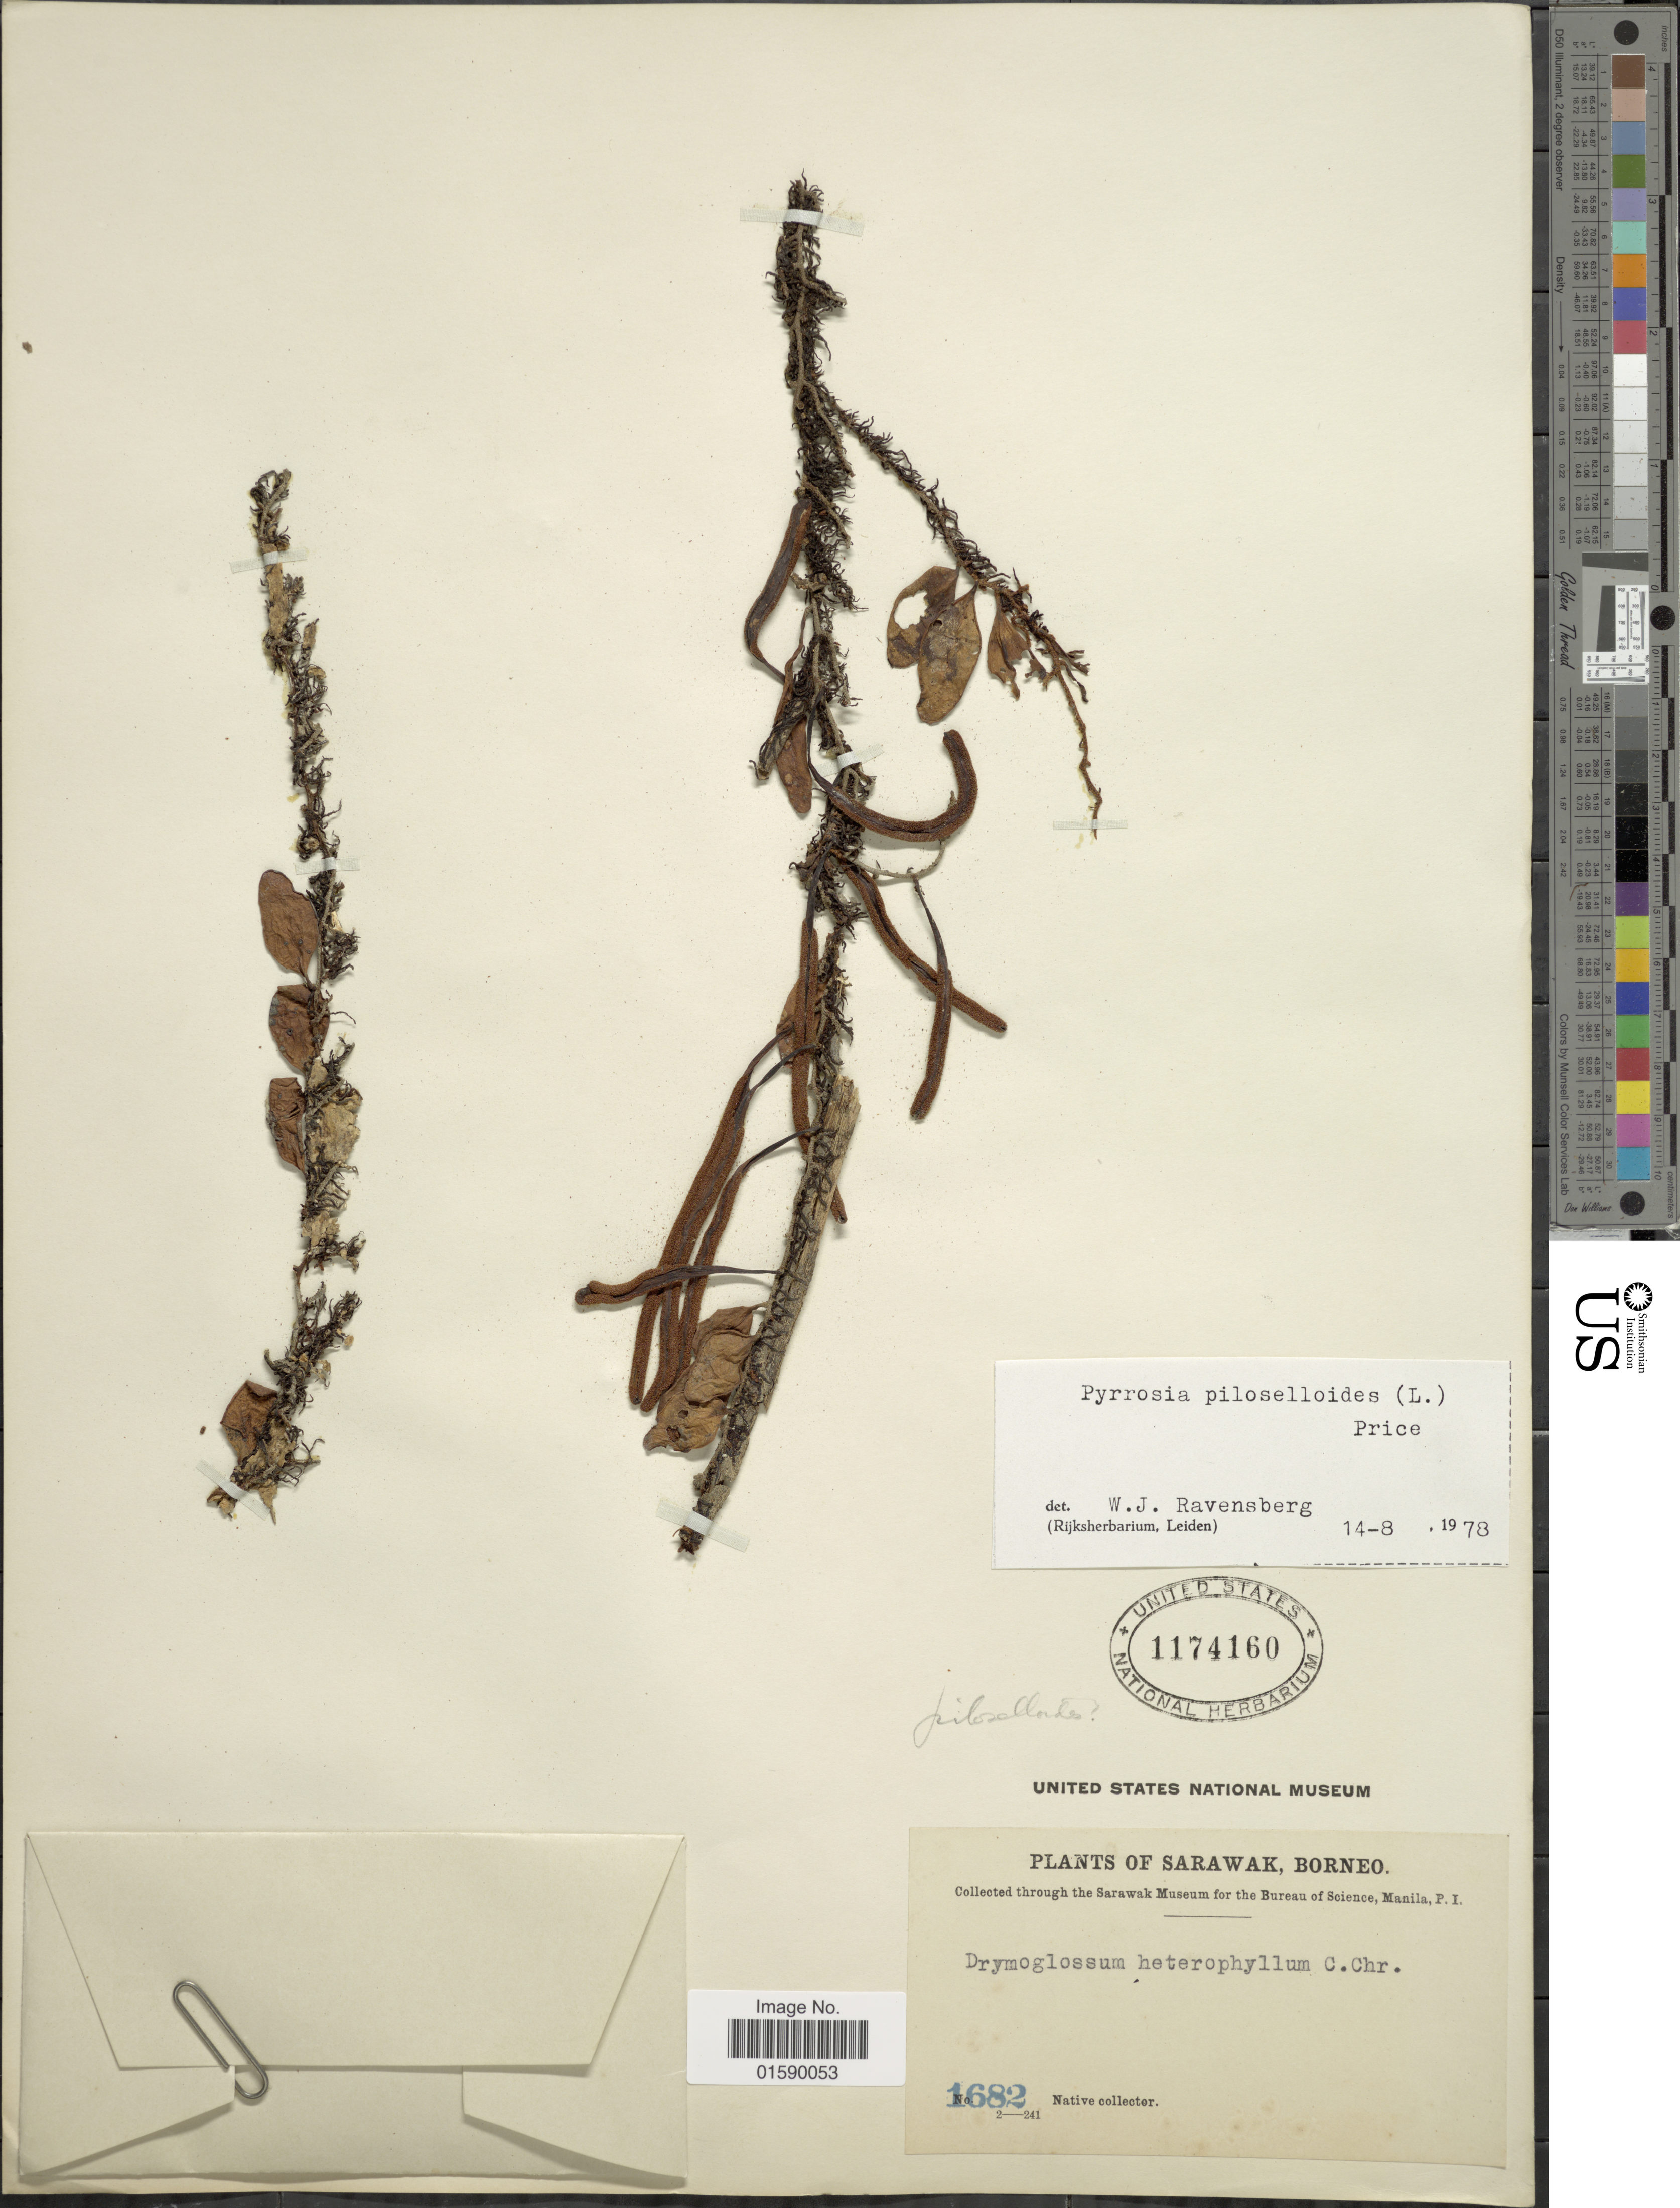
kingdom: Plantae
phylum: Tracheophyta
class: Polypodiopsida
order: Polypodiales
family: Polypodiaceae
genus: Pyrrosia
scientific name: Pyrrosia piloselloides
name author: (L.) M.G. Price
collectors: Native collector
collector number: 1682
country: Malaysia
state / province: Sarawak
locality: Sarawak, Borneo.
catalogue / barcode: US 1174160